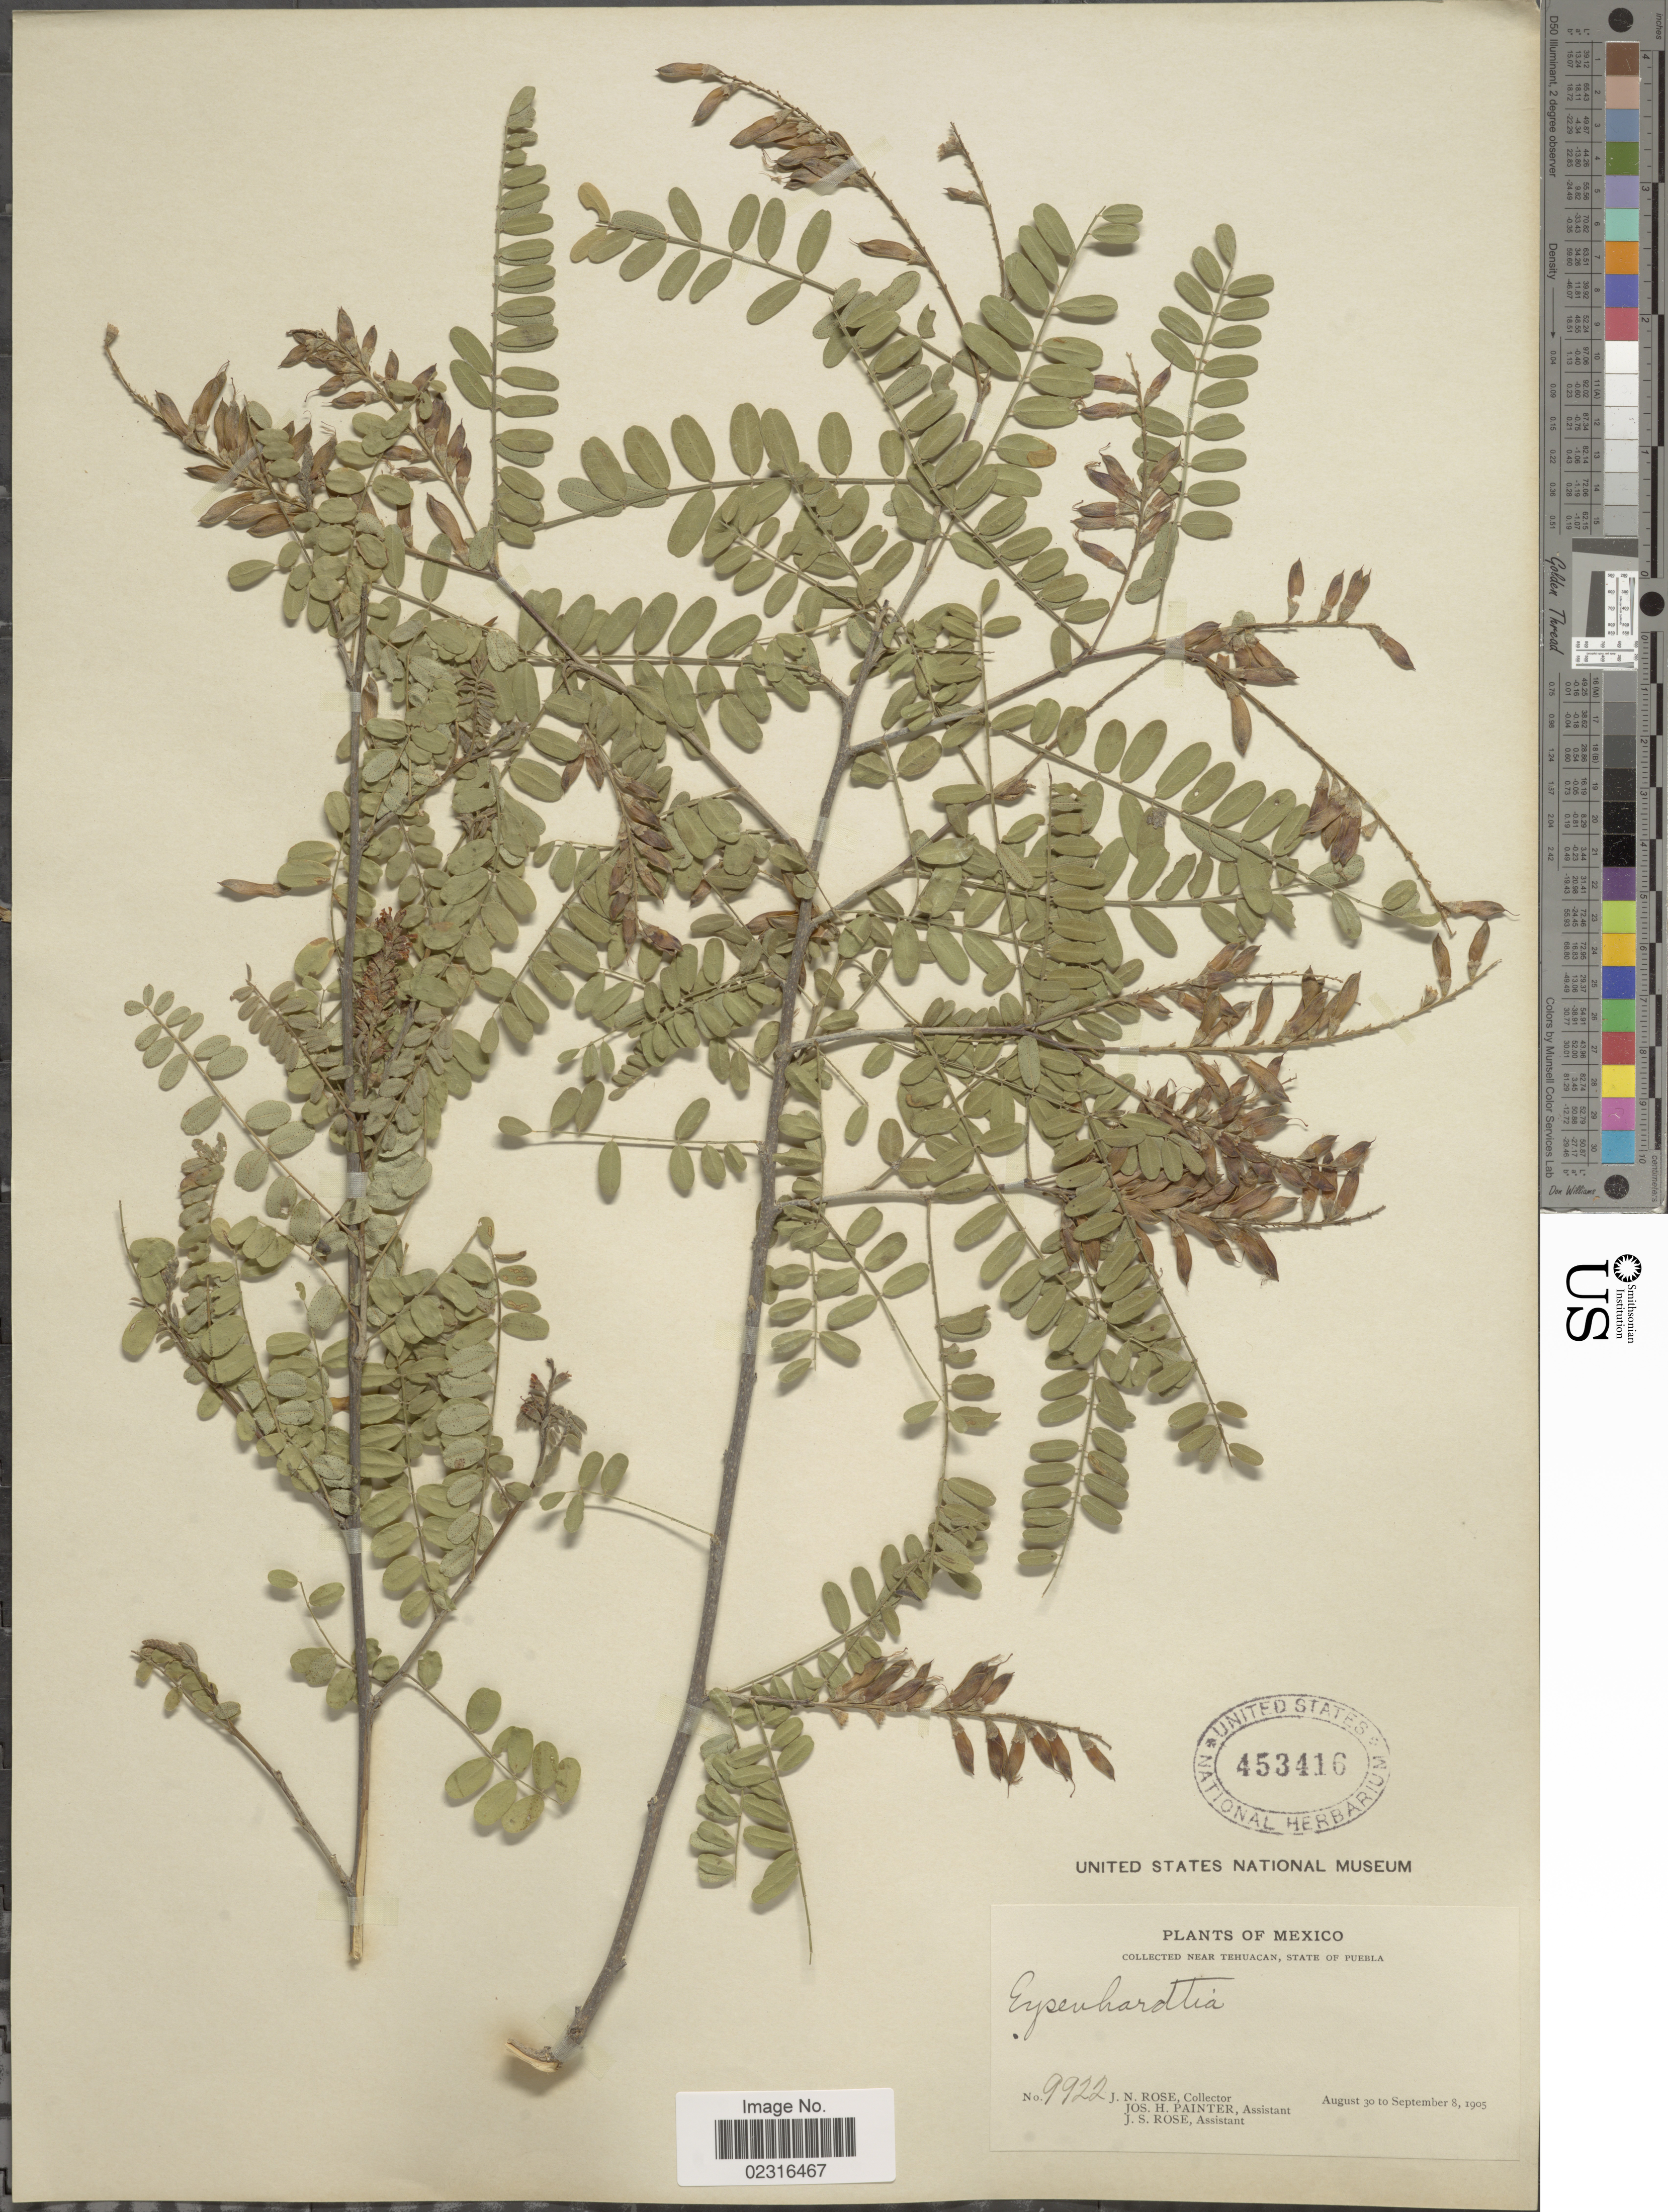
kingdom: Plantae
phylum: Tracheophyta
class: Magnoliopsida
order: Fabales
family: Fabaceae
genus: Eysenhardtia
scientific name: Eysenhardtia platycarpa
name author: Pennell & Saff.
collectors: J. N. Rose, J. H. Painter & J. S. Rose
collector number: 9922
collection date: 1905-08-30/1905-09-08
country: Mexico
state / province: Puebla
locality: Near Tehuacan.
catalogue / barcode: US 453416